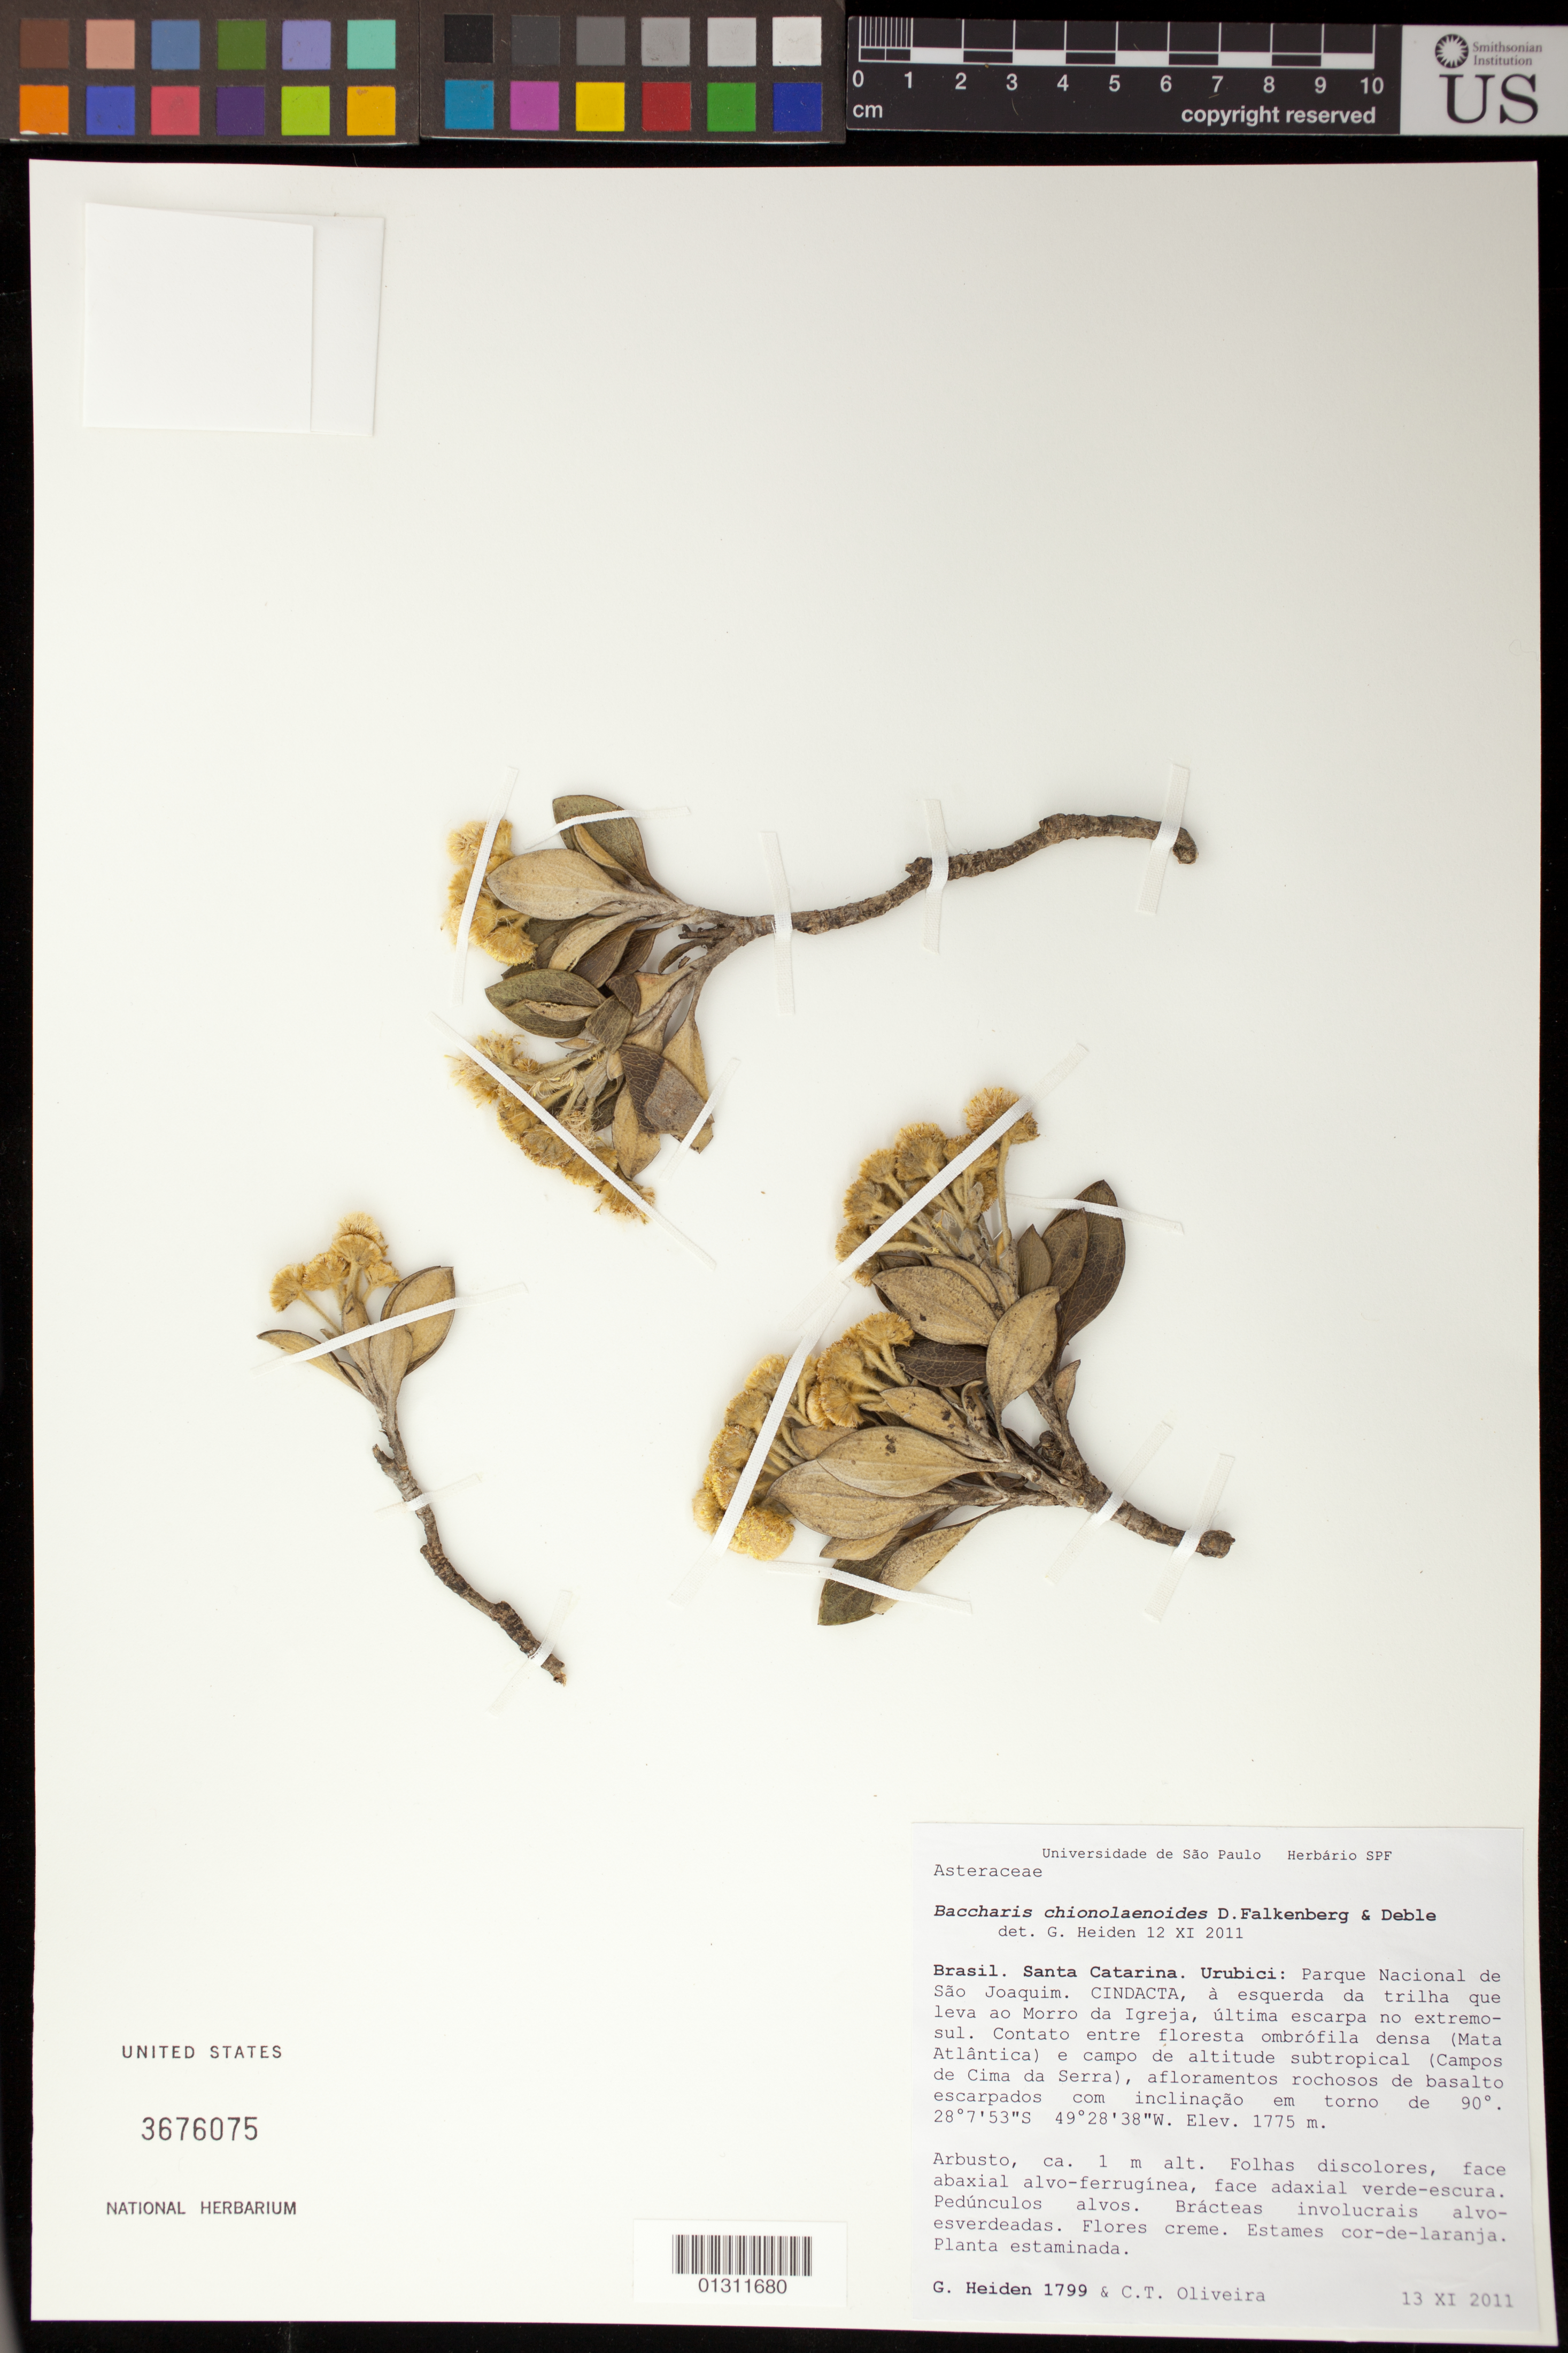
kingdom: Plantae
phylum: Tracheophyta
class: Magnoliopsida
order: Asterales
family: Asteraceae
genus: Baccharis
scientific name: Baccharis chionolaenoides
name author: & Deble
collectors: G. Heiden & C. T. Oliveira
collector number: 1799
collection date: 2011-11-13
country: Brazil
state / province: Santa Catarina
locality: Urubici: Parque National de Sao Joaquim, Morro da Igreja, Campos de Cima da Serra.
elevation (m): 1775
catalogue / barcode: US 3676075